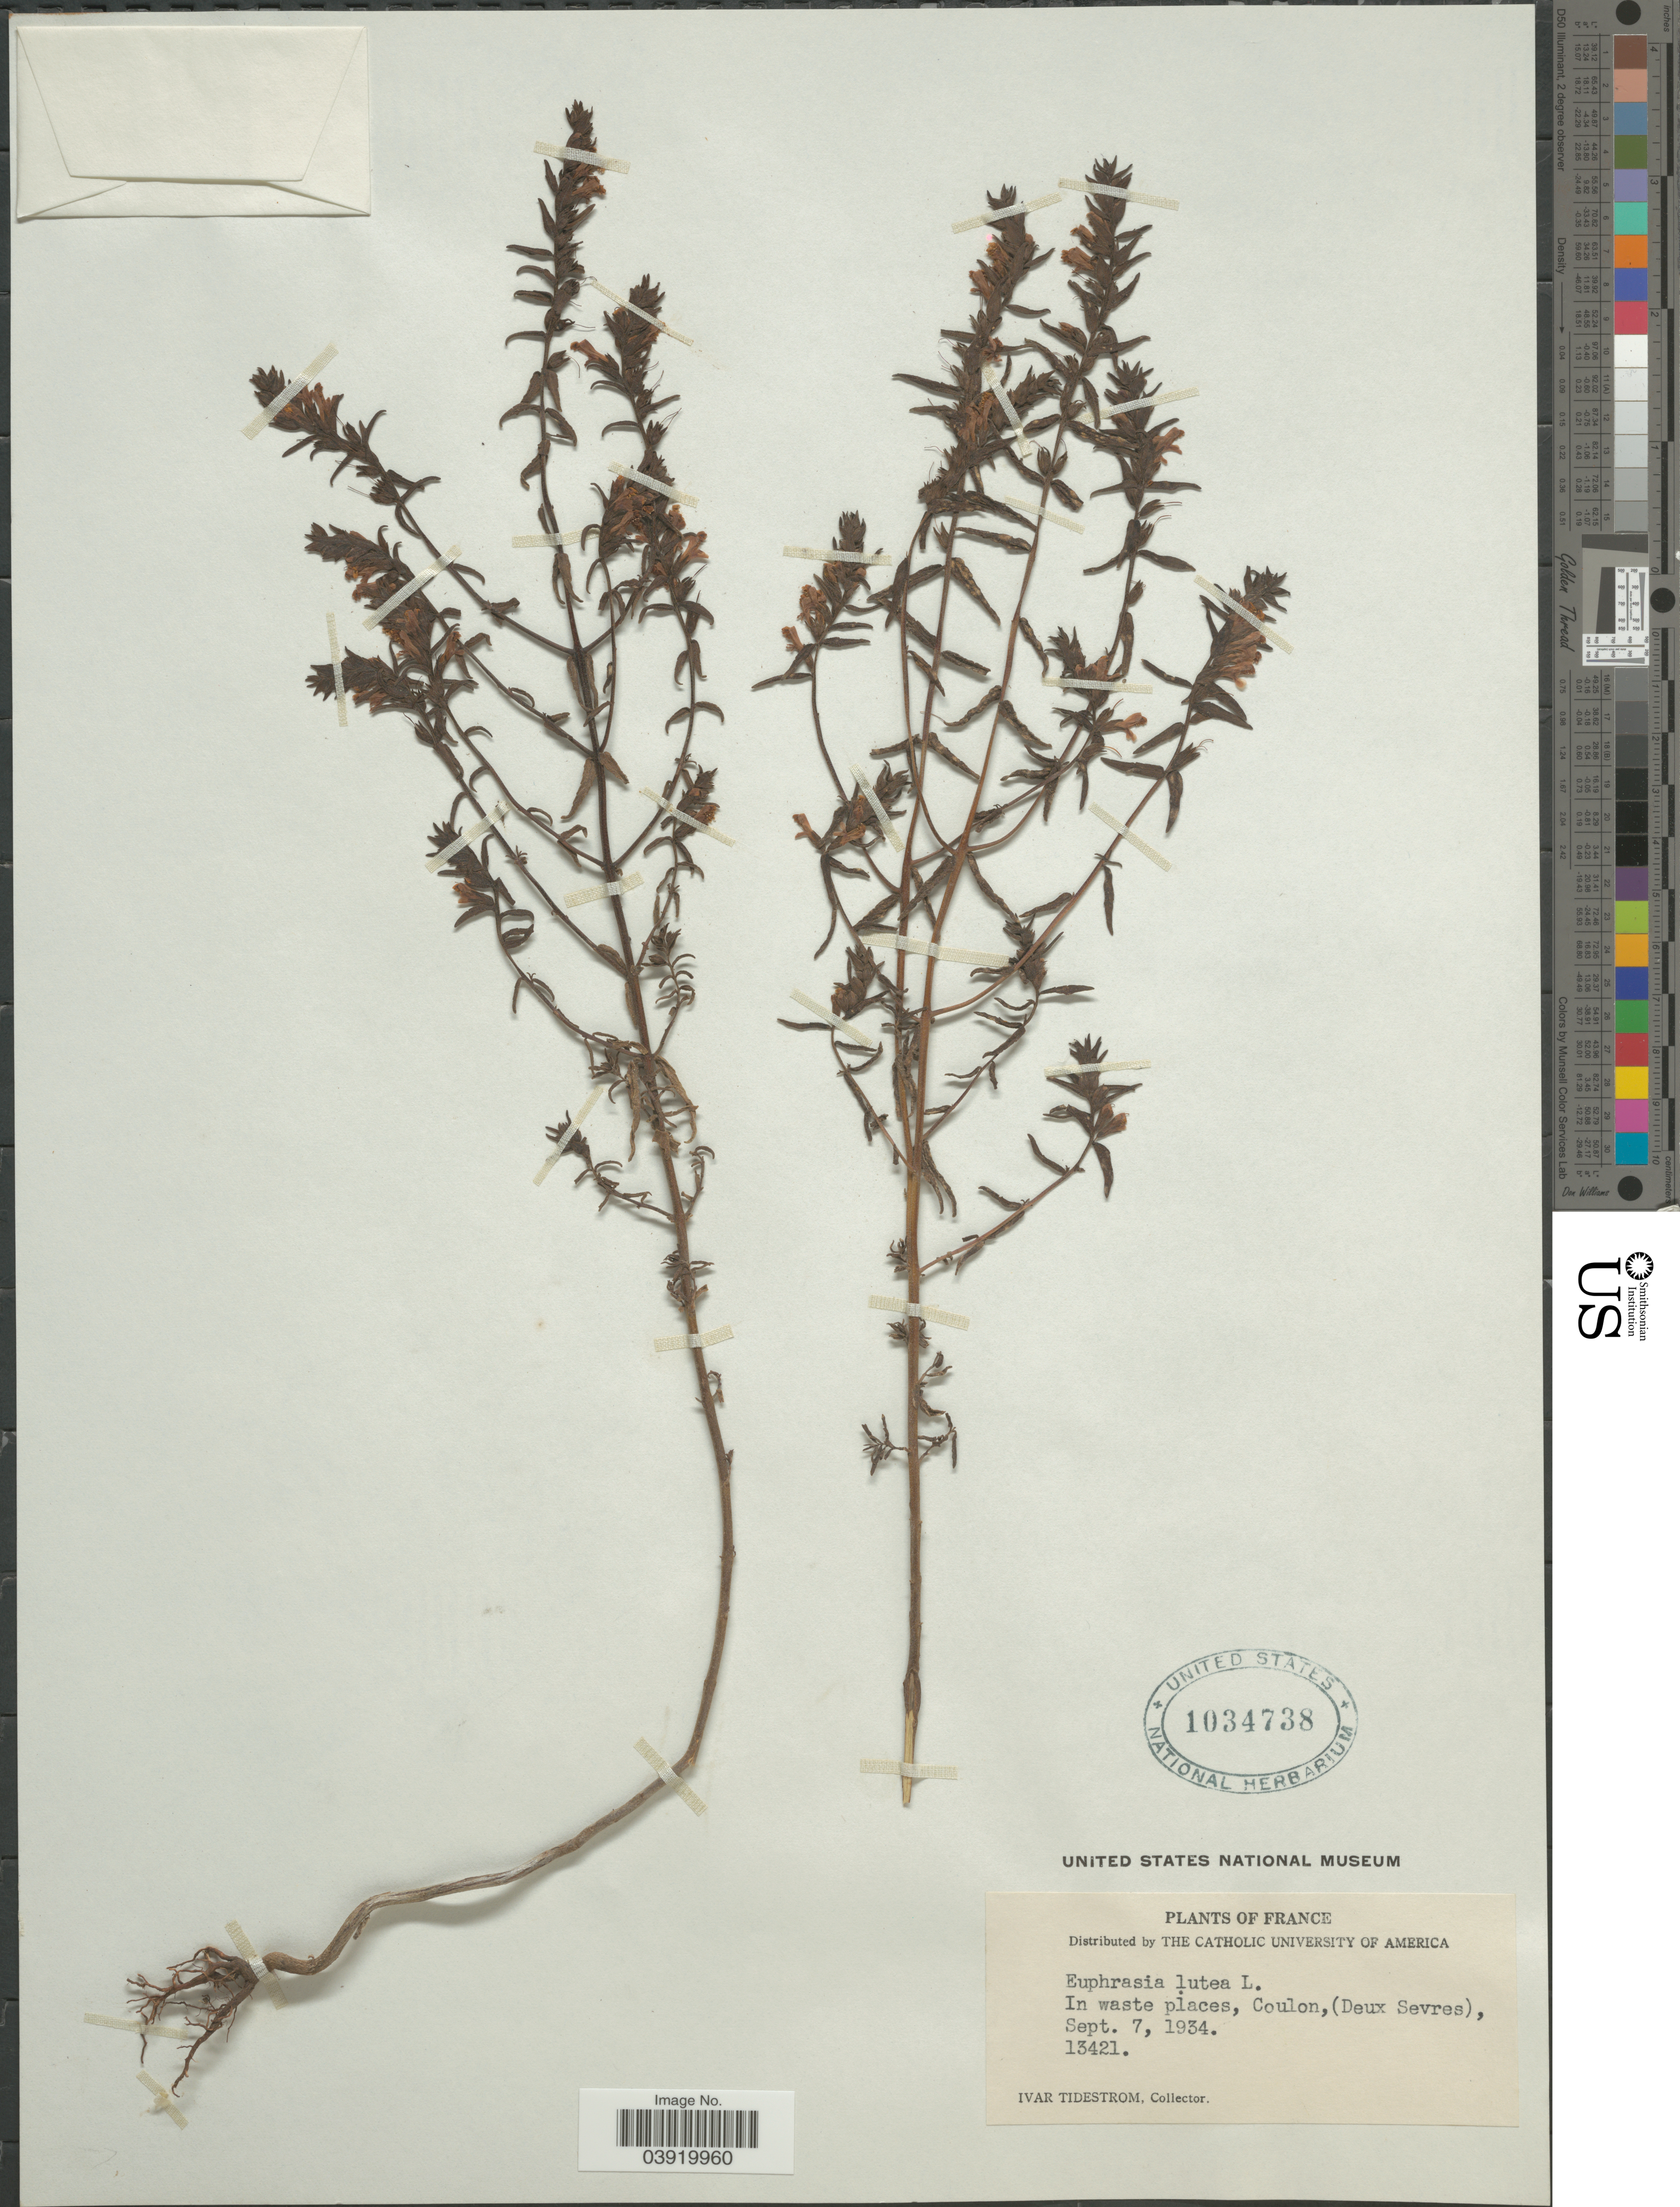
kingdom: Plantae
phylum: Tracheophyta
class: Magnoliopsida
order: Lamiales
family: Orobanchaceae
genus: Odontites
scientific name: Odontites luteus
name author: (L.) Clairv.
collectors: I. F. Tidestrom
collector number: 13421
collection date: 1934-09-07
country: France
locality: Coulon, (Deux Sevres).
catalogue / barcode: US 1034738